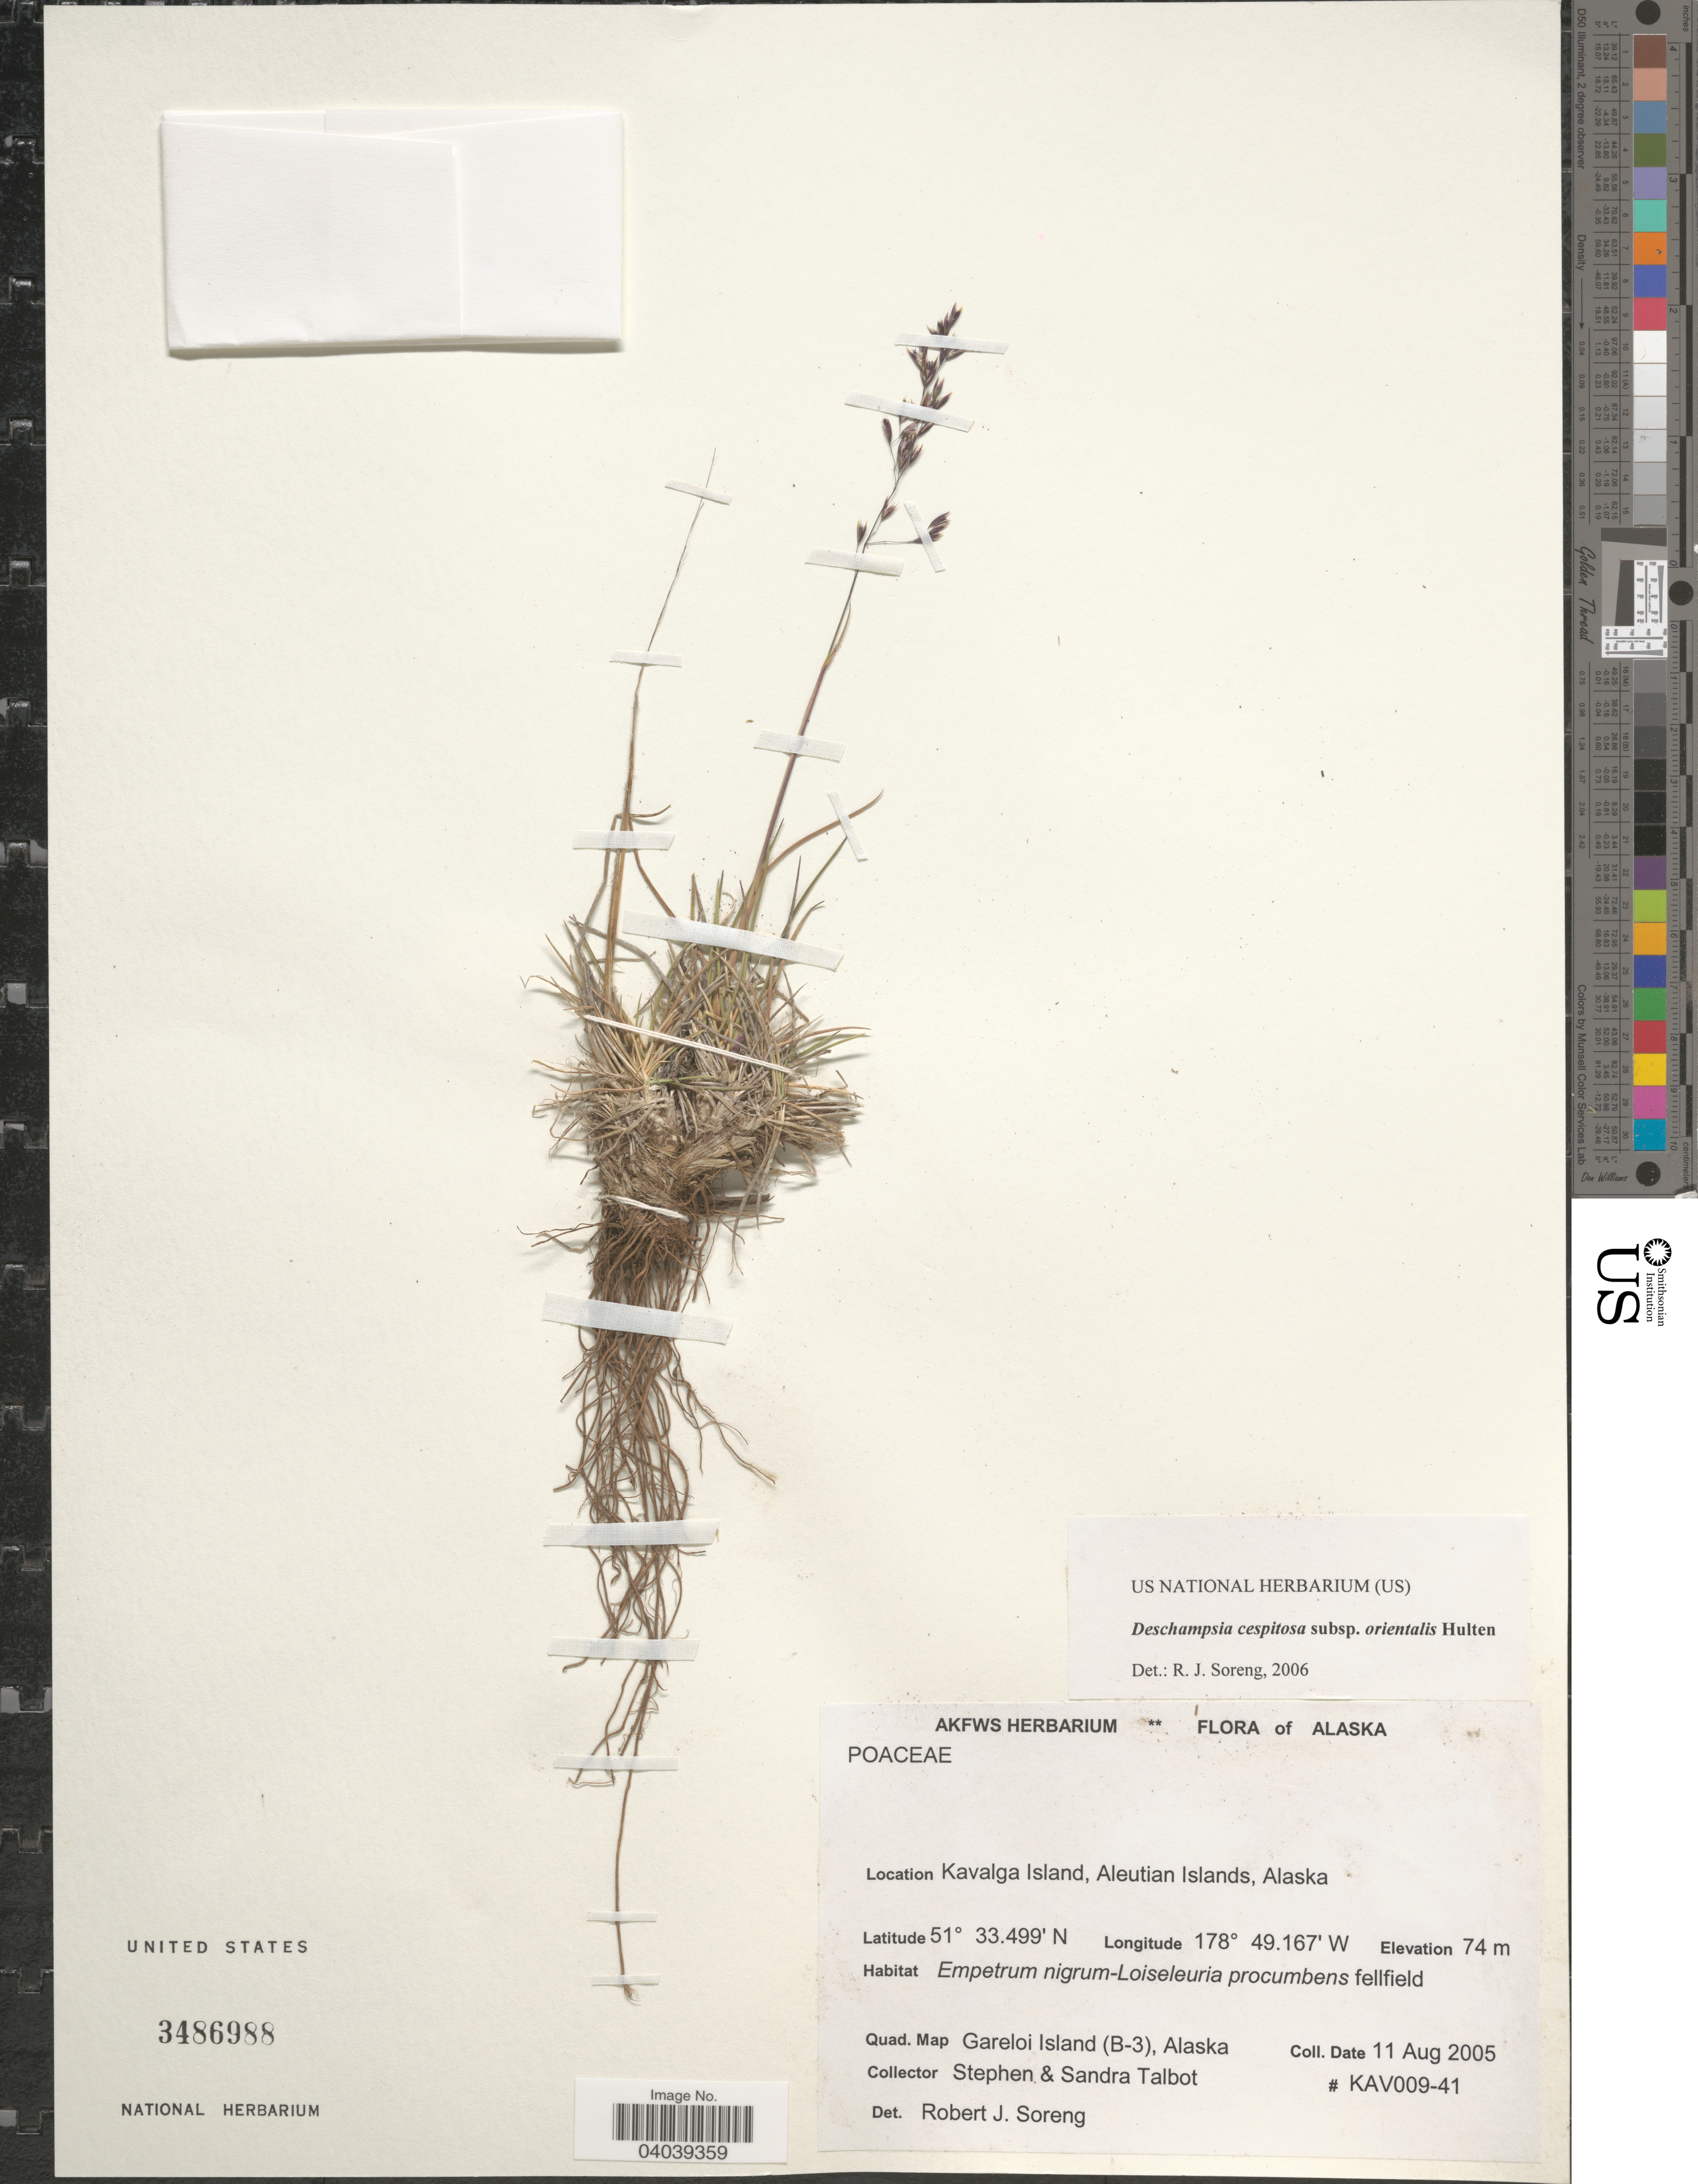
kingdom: Plantae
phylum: Tracheophyta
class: Liliopsida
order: Poales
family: Poaceae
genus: Deschampsia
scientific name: Deschampsia cespitosa subsp. orientalis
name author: Hultén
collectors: S. S. Talbot & S. Talbot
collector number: KAV009-41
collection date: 2005-08-11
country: United States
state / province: Alaska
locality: Kavalga Island, Aleutian Islands. Quad. Map Gareloi Island (B-3).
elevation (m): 74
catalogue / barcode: US 3486988